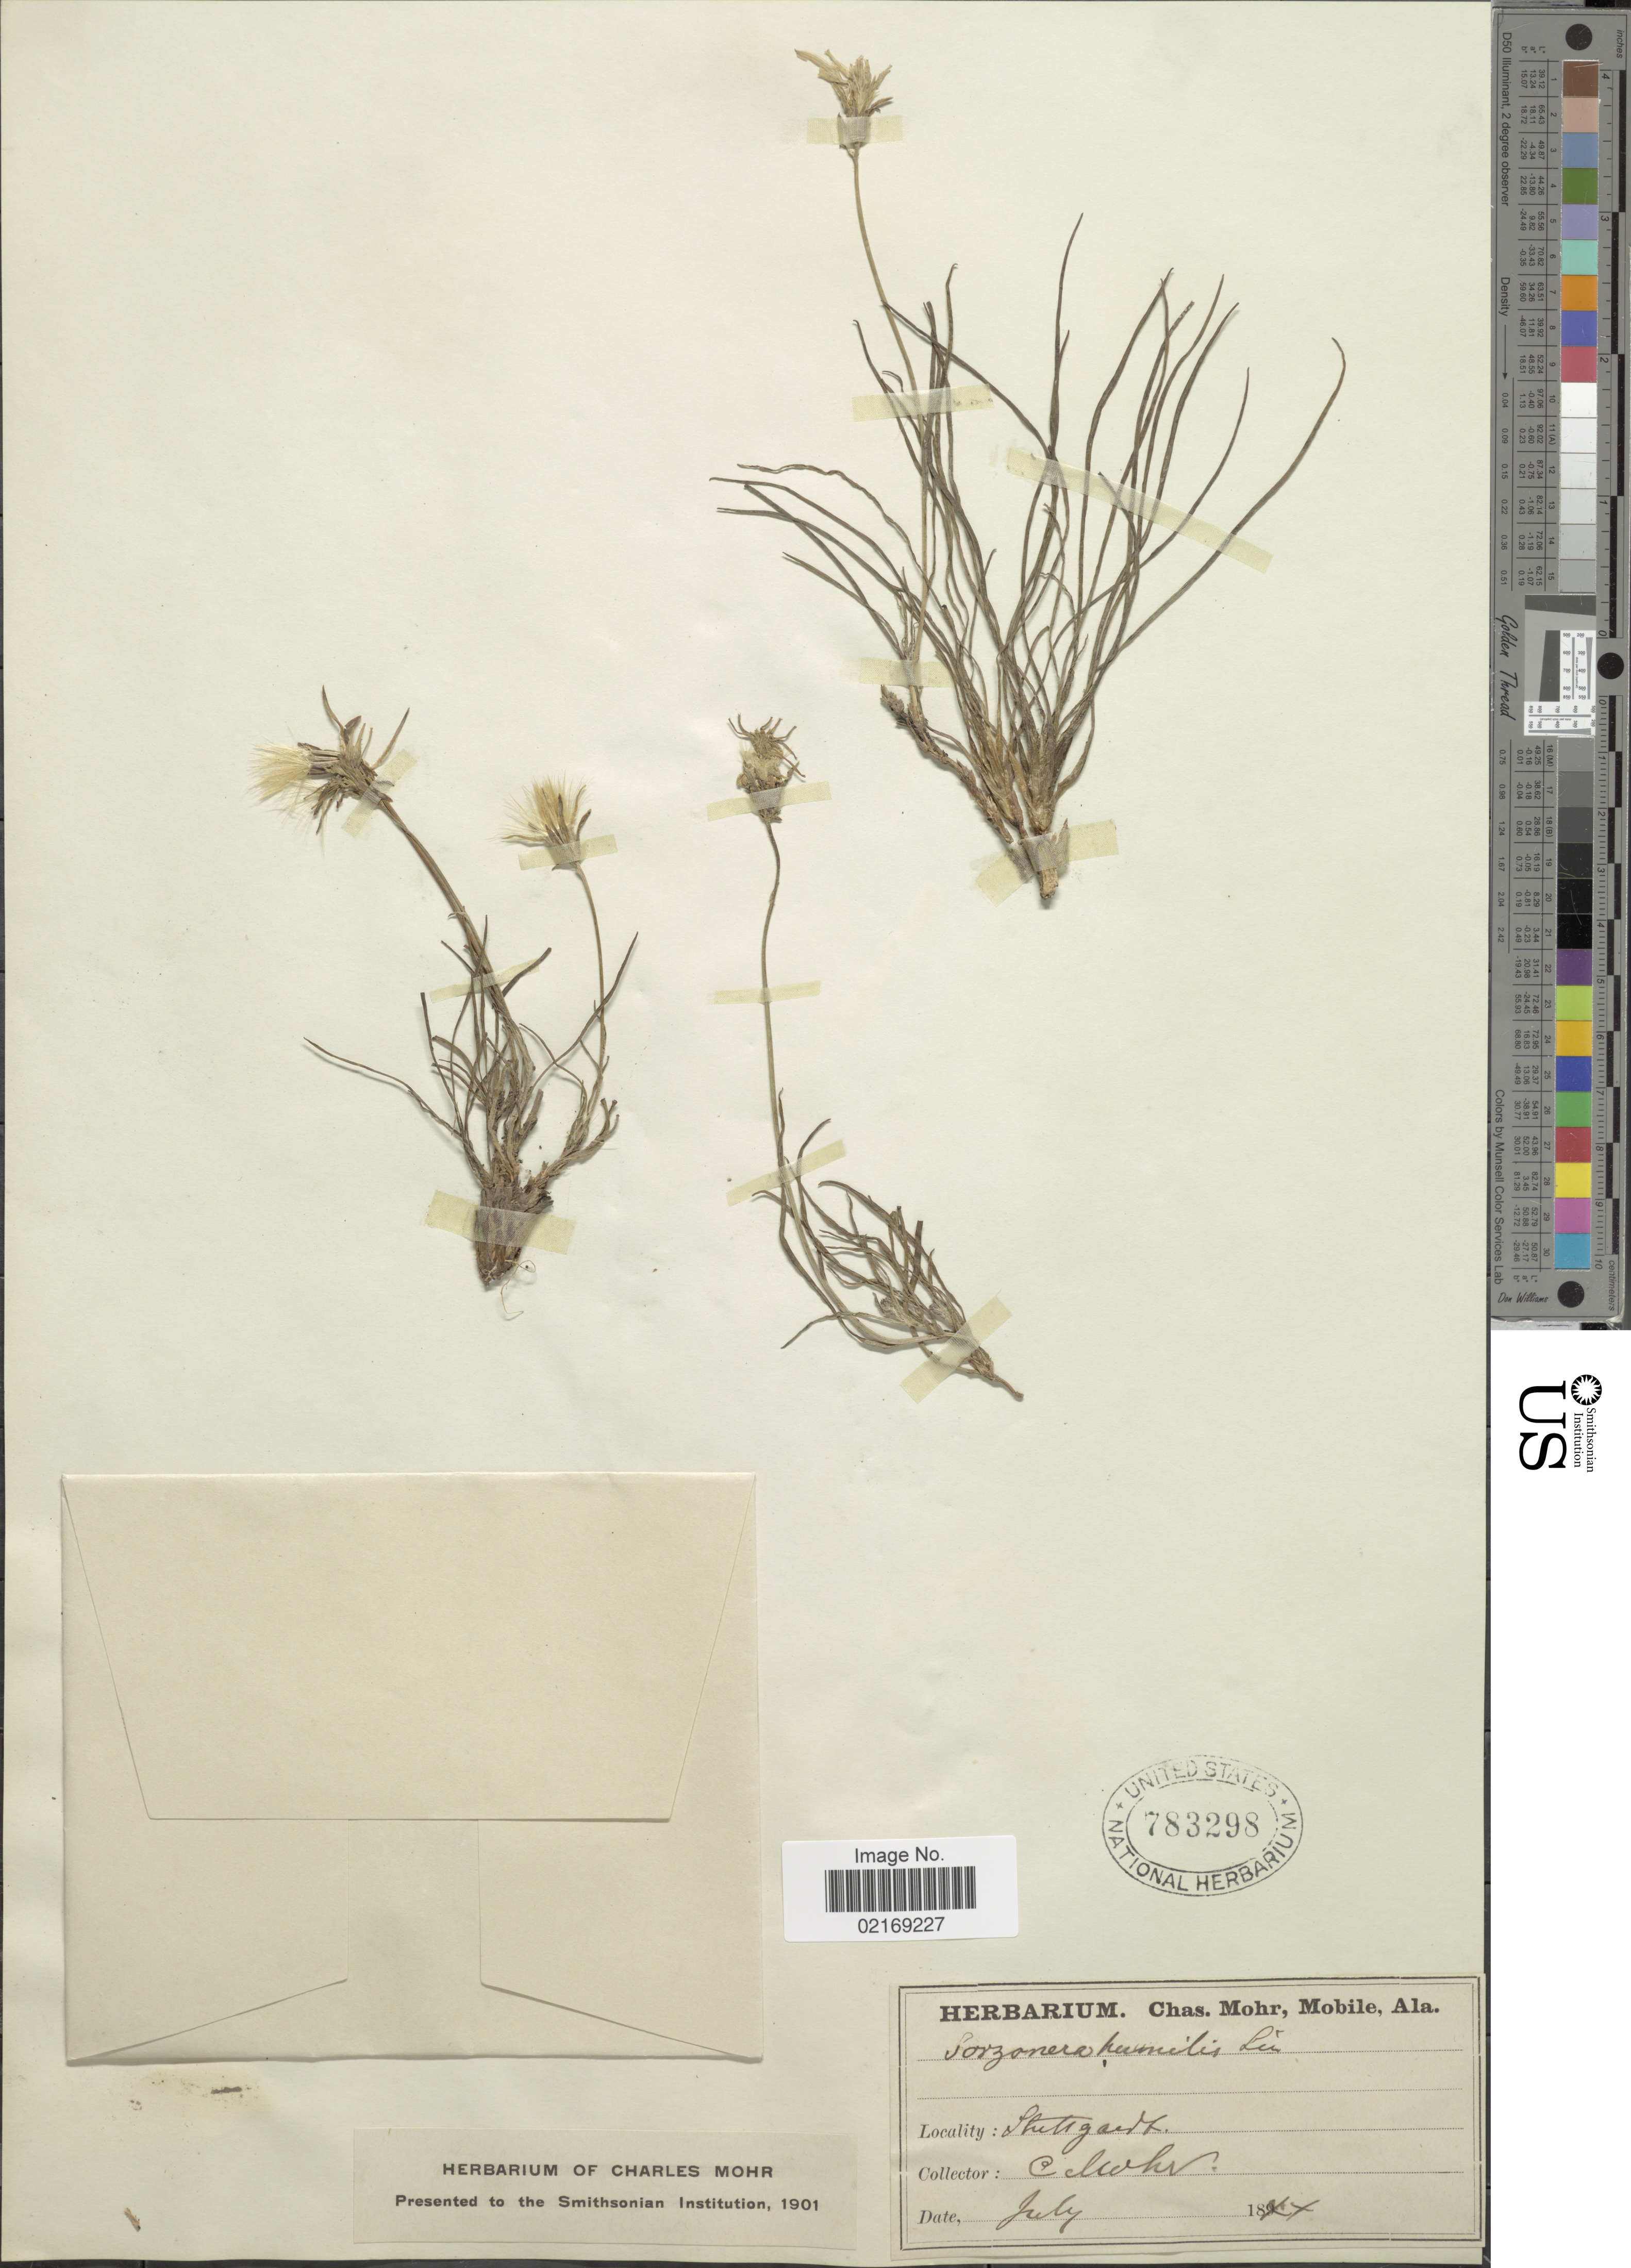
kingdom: Plantae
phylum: Tracheophyta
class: Magnoliopsida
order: Asterales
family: Asteraceae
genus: Scorzonera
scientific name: Scorzonera humilis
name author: L.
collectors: Mohr, C. T. (herbarium)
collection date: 1877-07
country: Germany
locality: Stuttgart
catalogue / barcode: US 783298